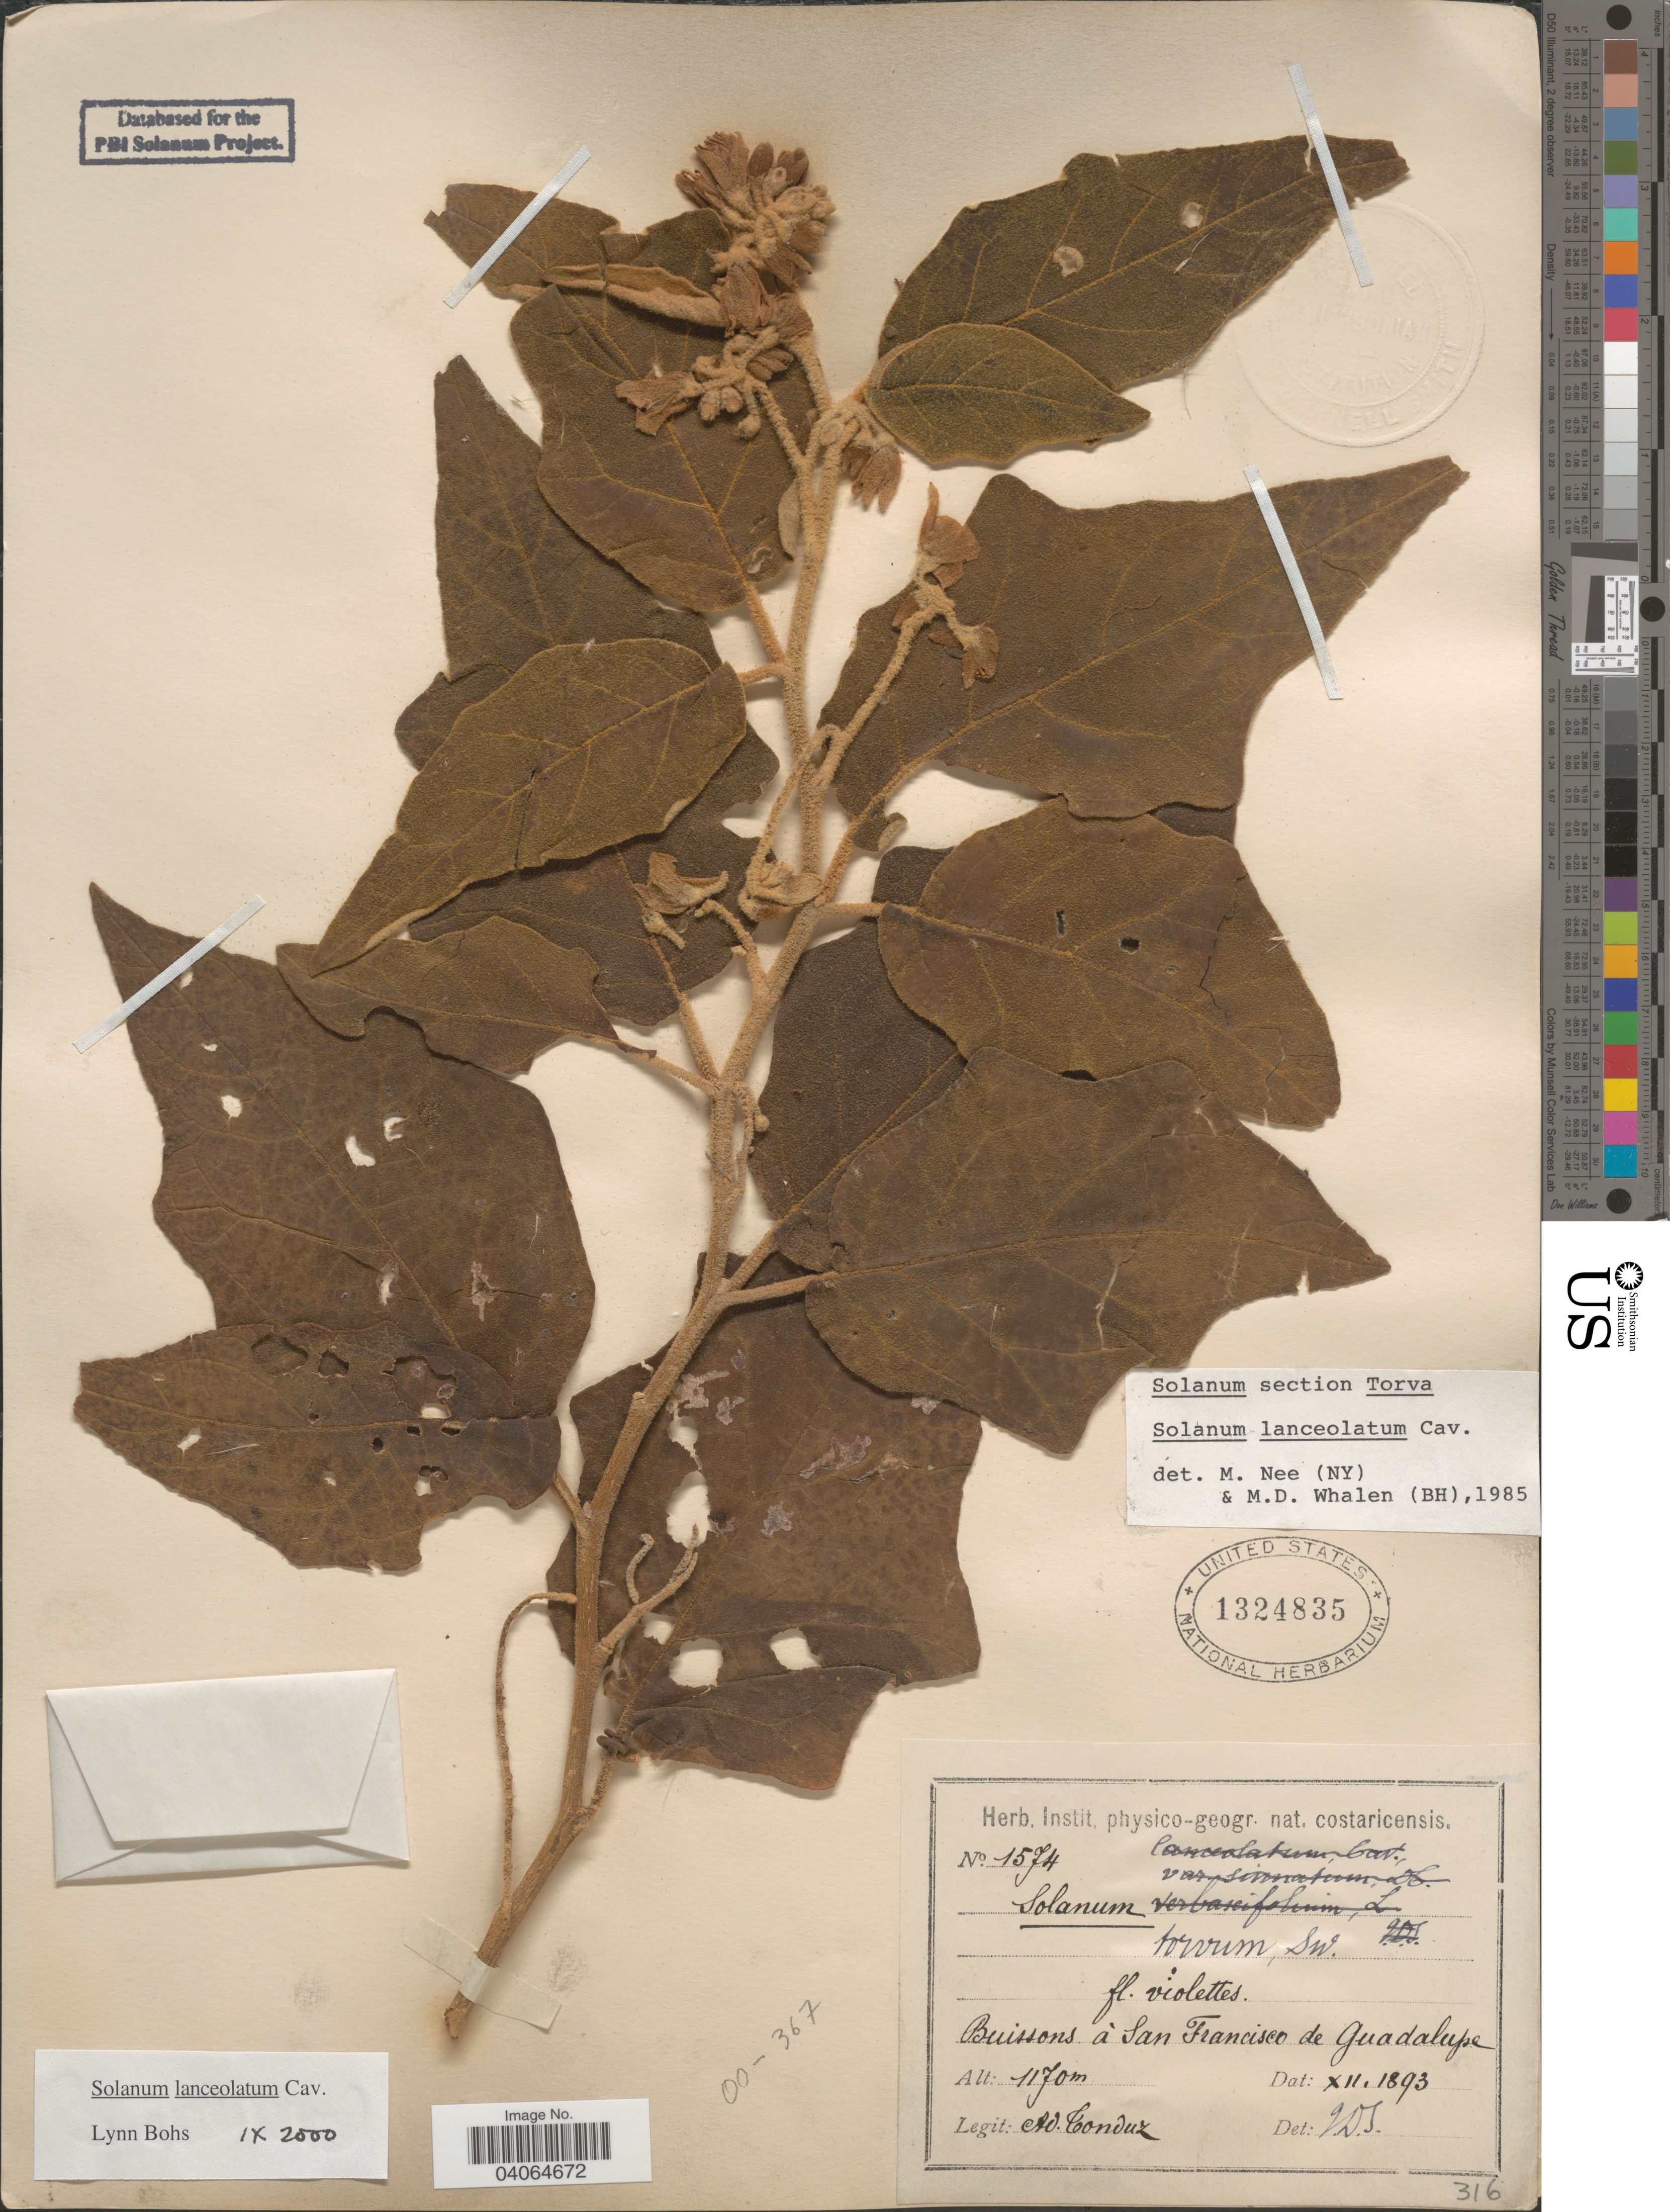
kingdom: Plantae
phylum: Tracheophyta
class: Magnoliopsida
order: Solanales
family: Solanaceae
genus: Solanum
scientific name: Solanum lanceolatum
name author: Berthault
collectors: A. Tonduz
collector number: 1574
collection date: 1893-12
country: Costa Rica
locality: Buissons à San Francisco de Guadalupe.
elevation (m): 1170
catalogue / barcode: US 1324835